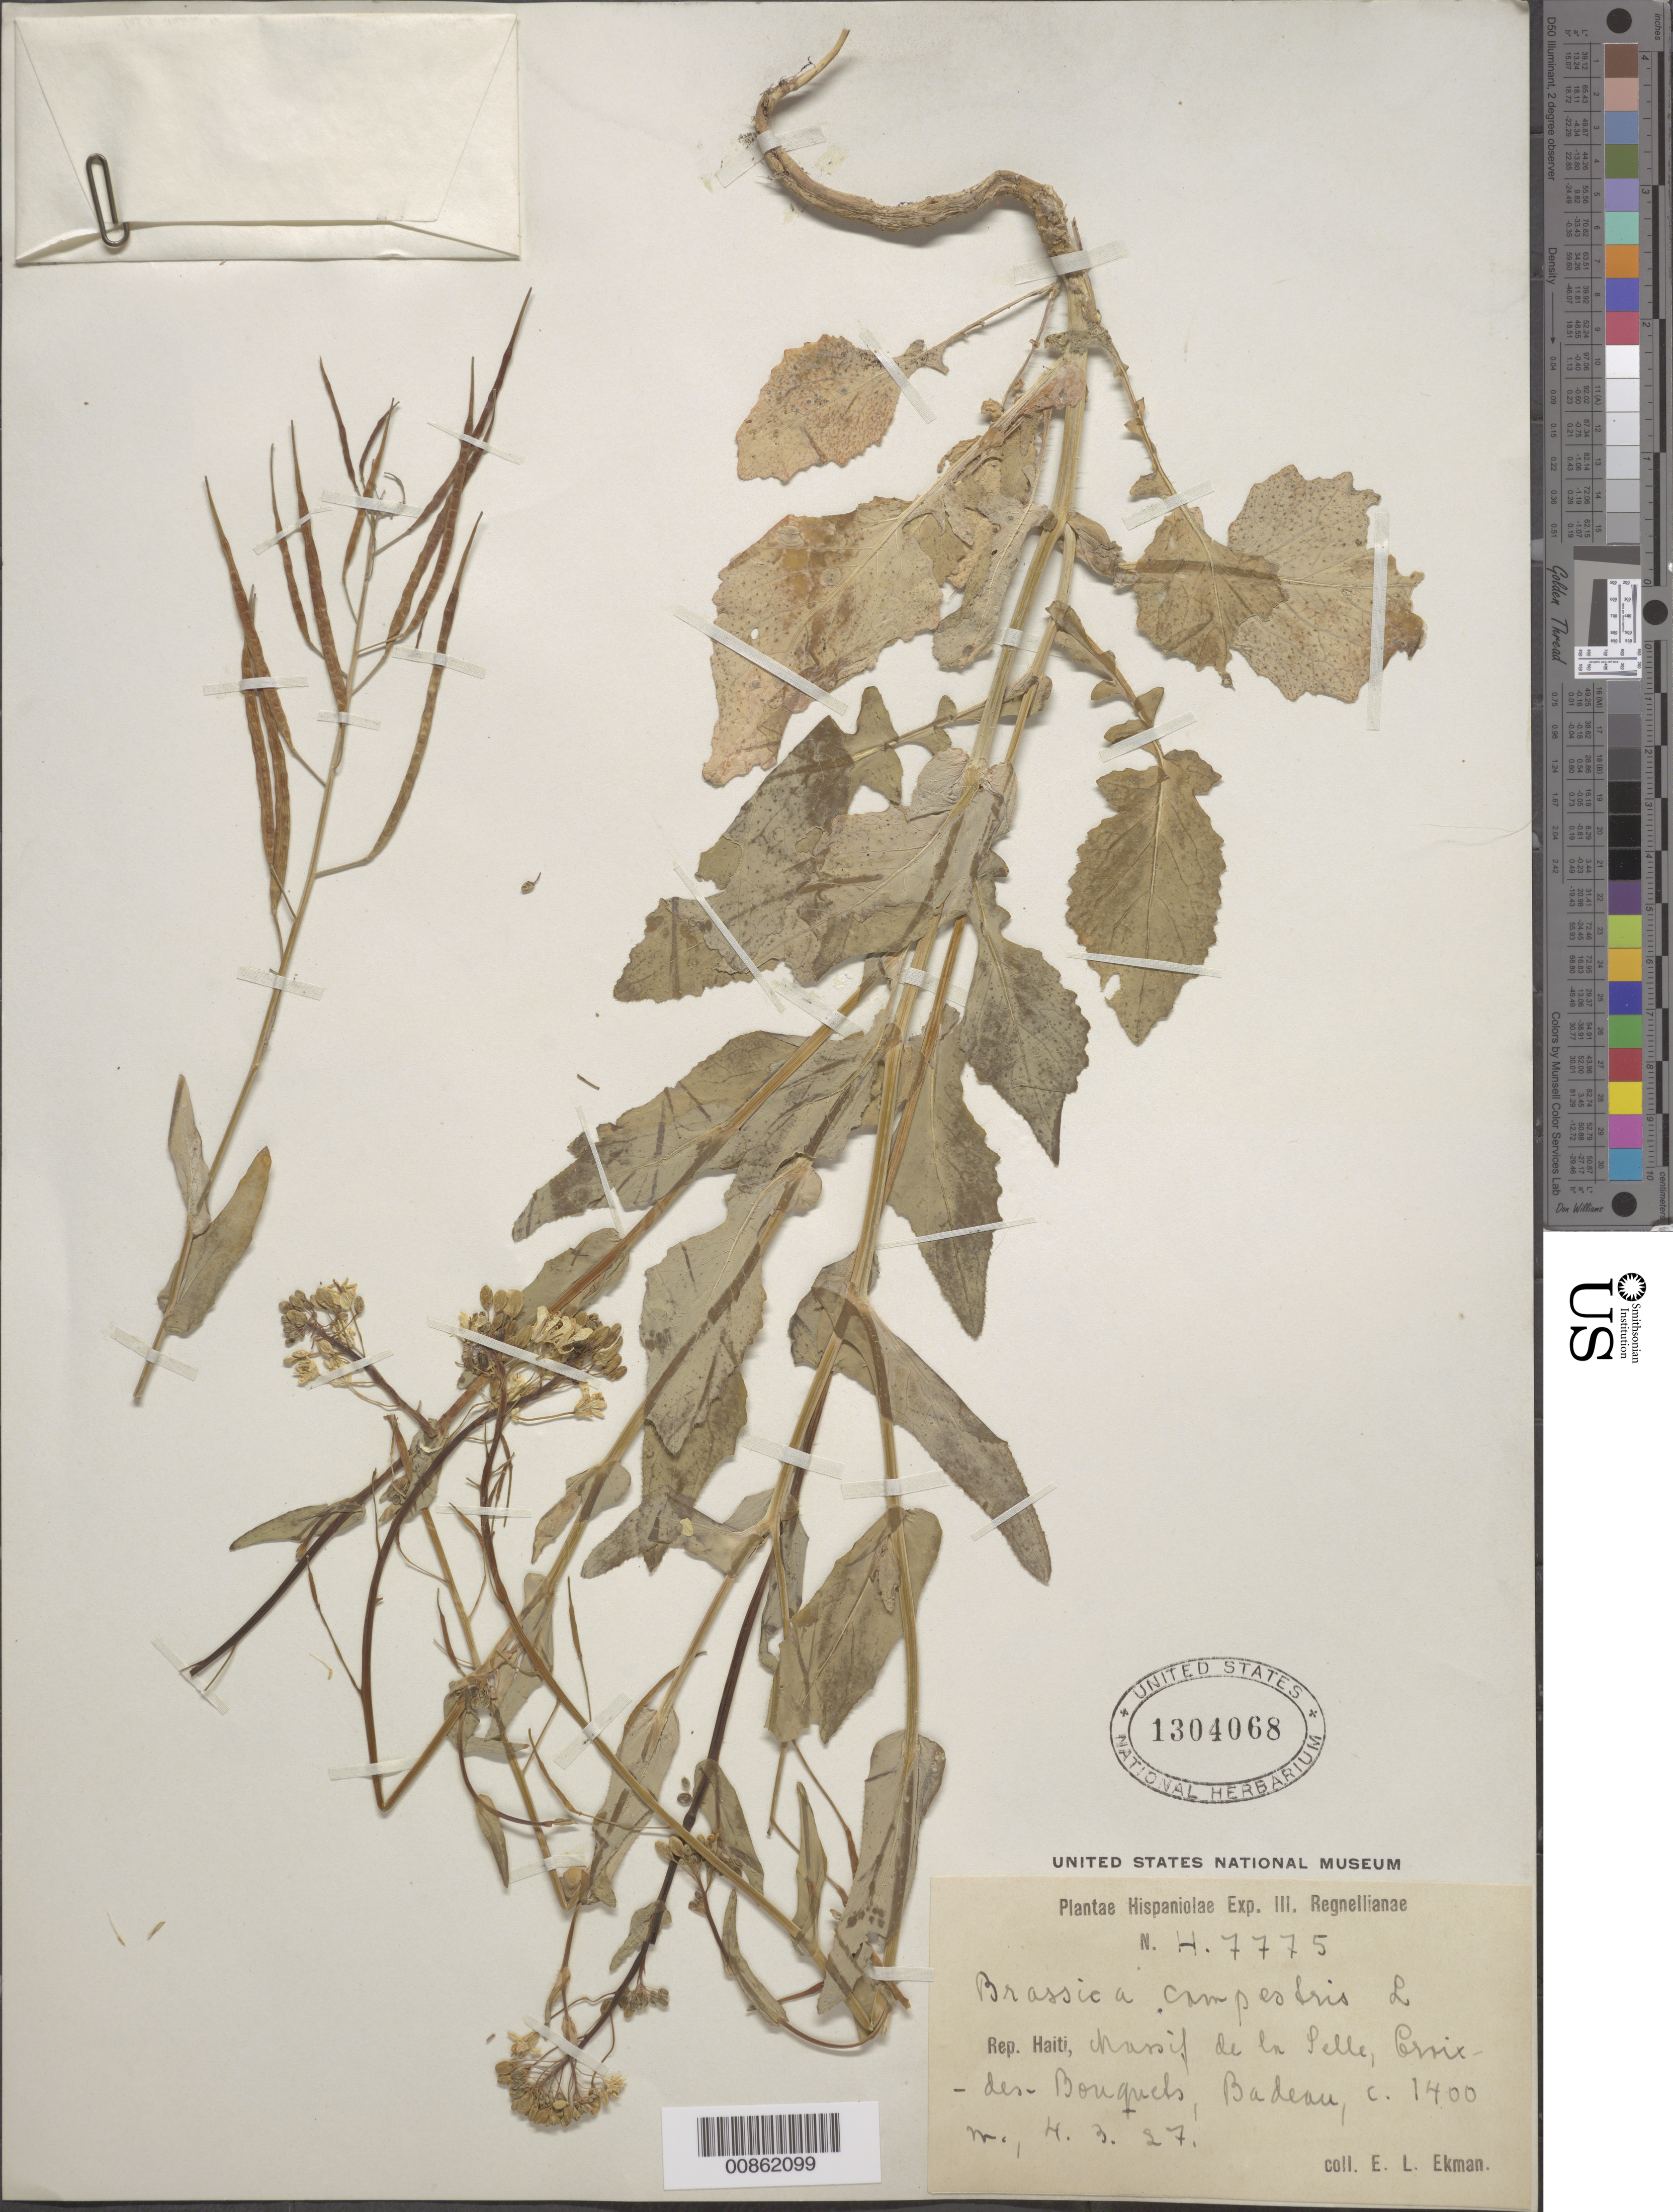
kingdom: Plantae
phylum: Tracheophyta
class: Magnoliopsida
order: Brassicales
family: Brassicaceae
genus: Brassica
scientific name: Brassica campestris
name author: L.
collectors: E. L. Ekman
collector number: H 7775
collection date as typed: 04 Mar 1927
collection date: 1927-03-04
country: Haiti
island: Hispaniola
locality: Massif de la Selle, Croix des Bouquets, Badeau.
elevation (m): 1400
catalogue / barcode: US 1304068